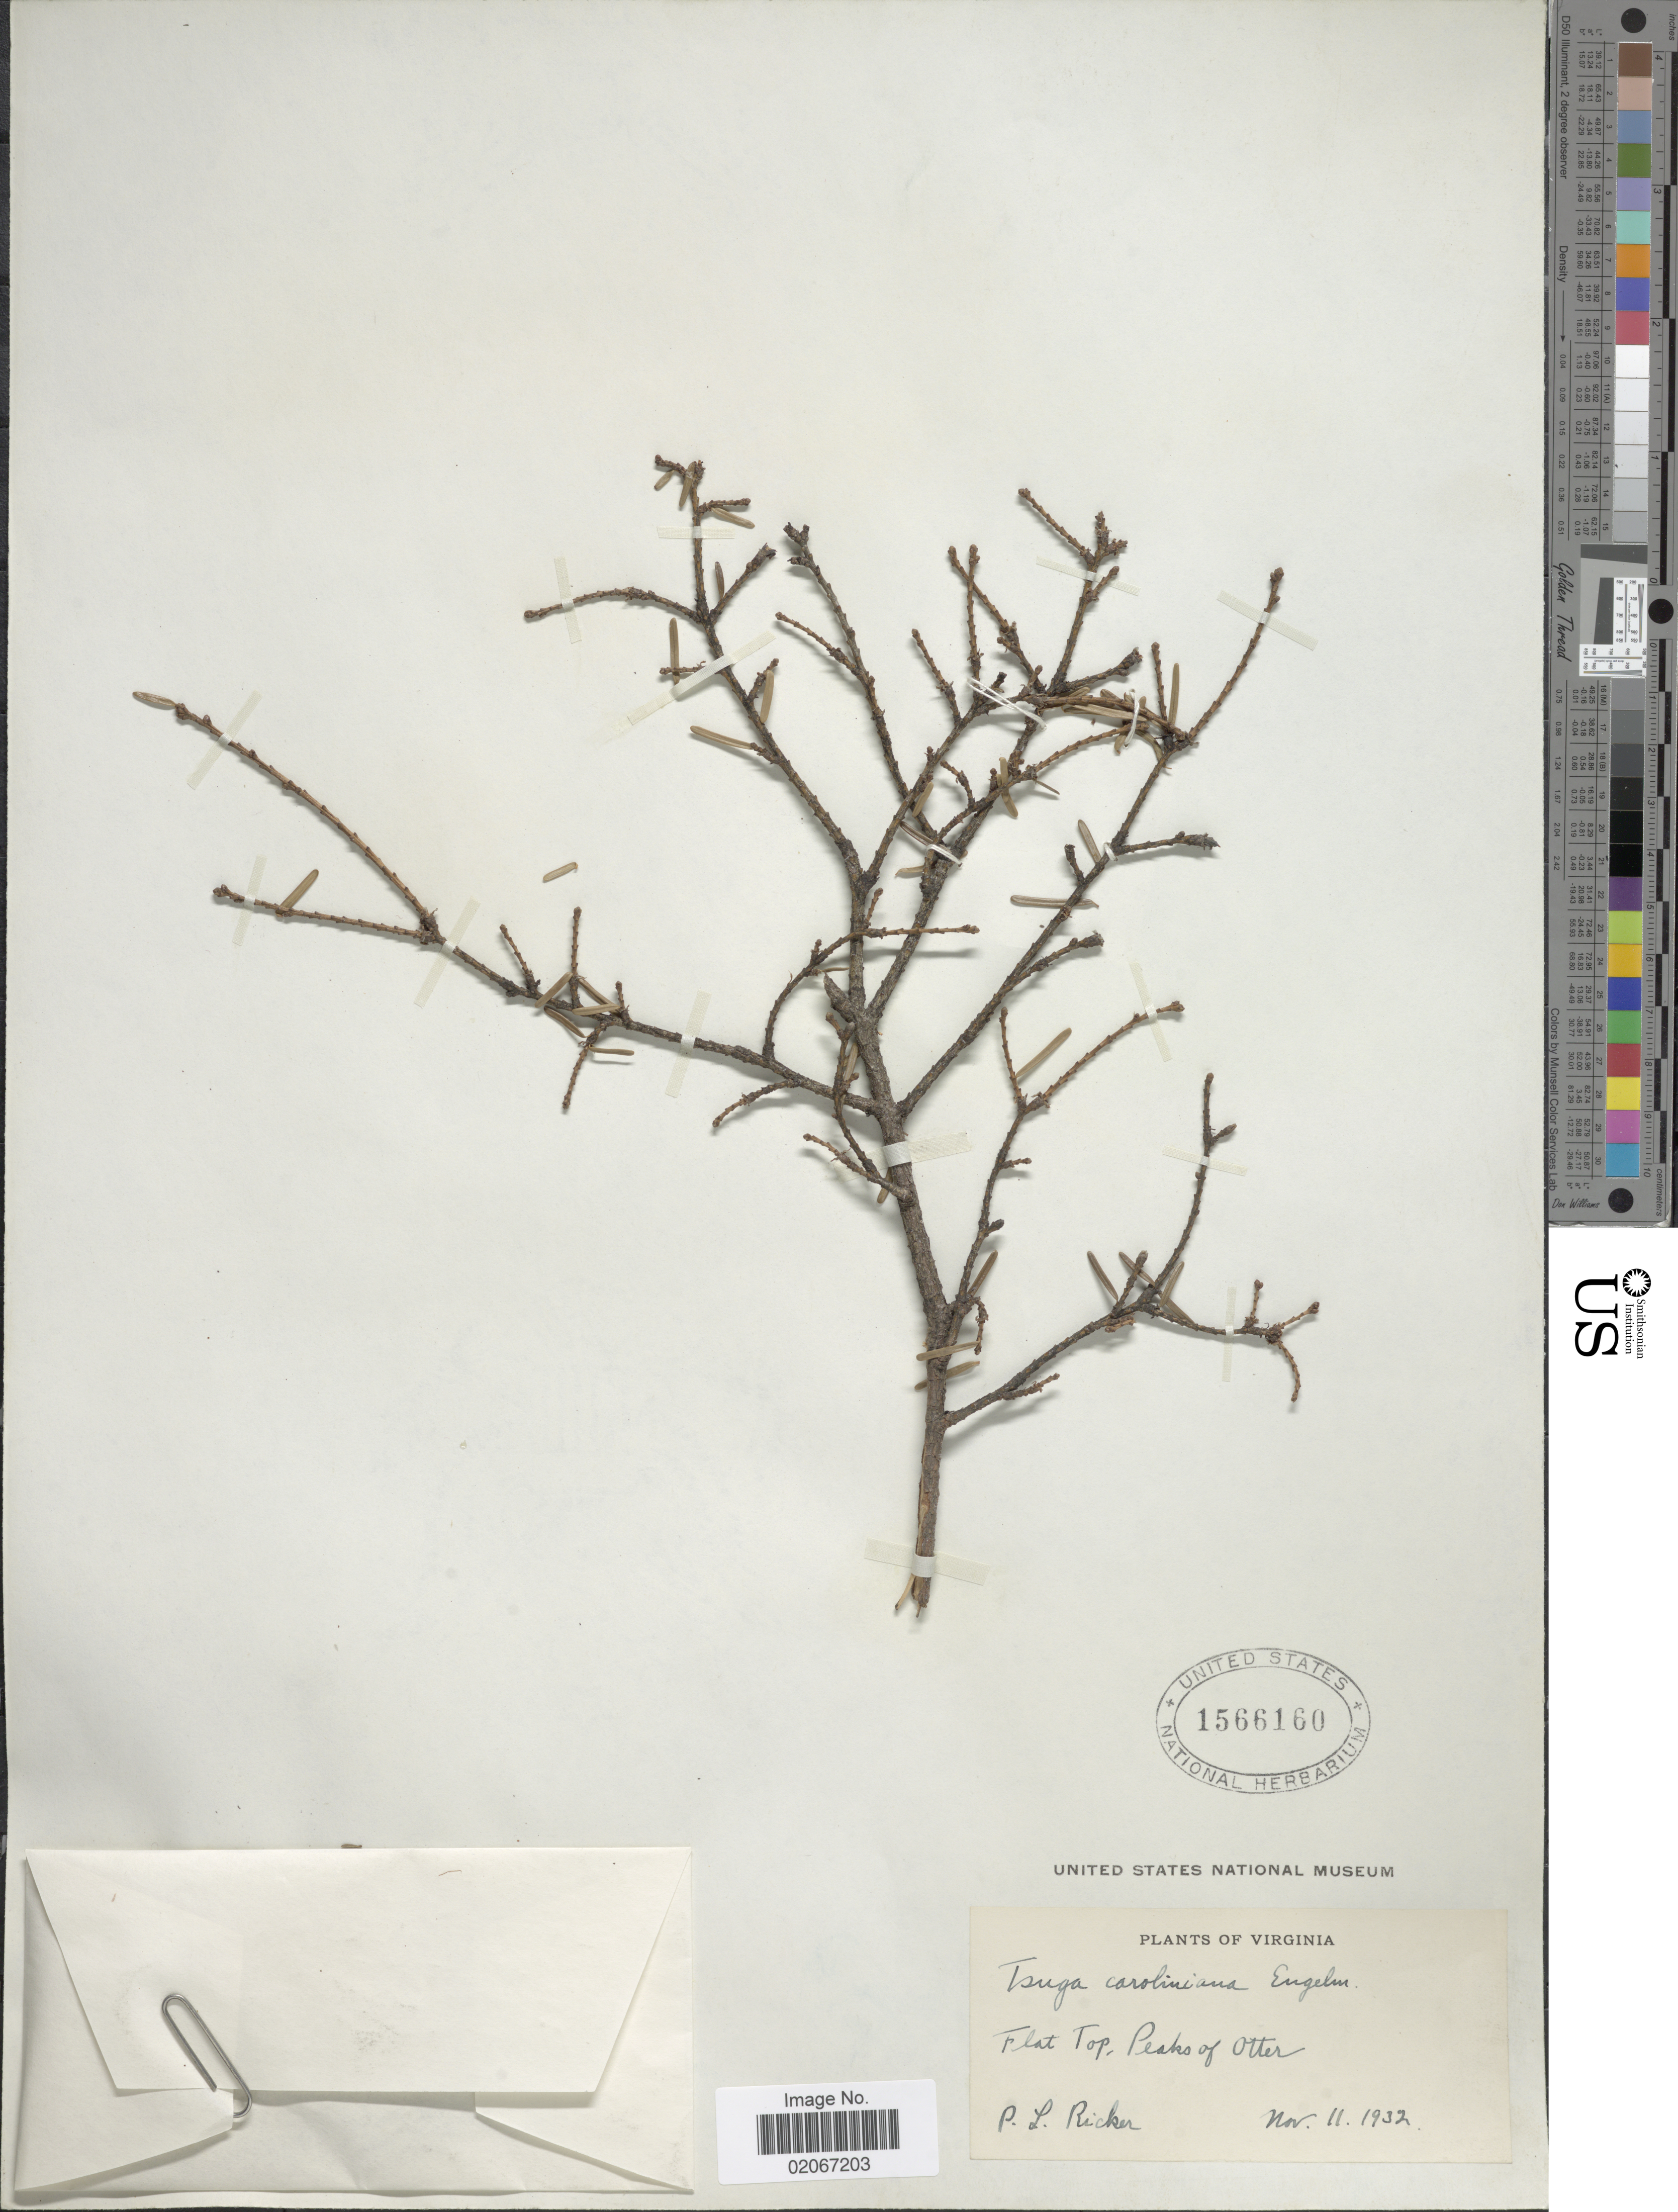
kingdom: Plantae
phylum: Tracheophyta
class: Pinopsida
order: Pinales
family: Pinaceae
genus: Tsuga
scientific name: Tsuga caroliniana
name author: Engelm.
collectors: P. Ricker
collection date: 1932-11-11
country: United States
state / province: Virginia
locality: Flat Top, Peaks of Otter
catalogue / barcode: US 1566160